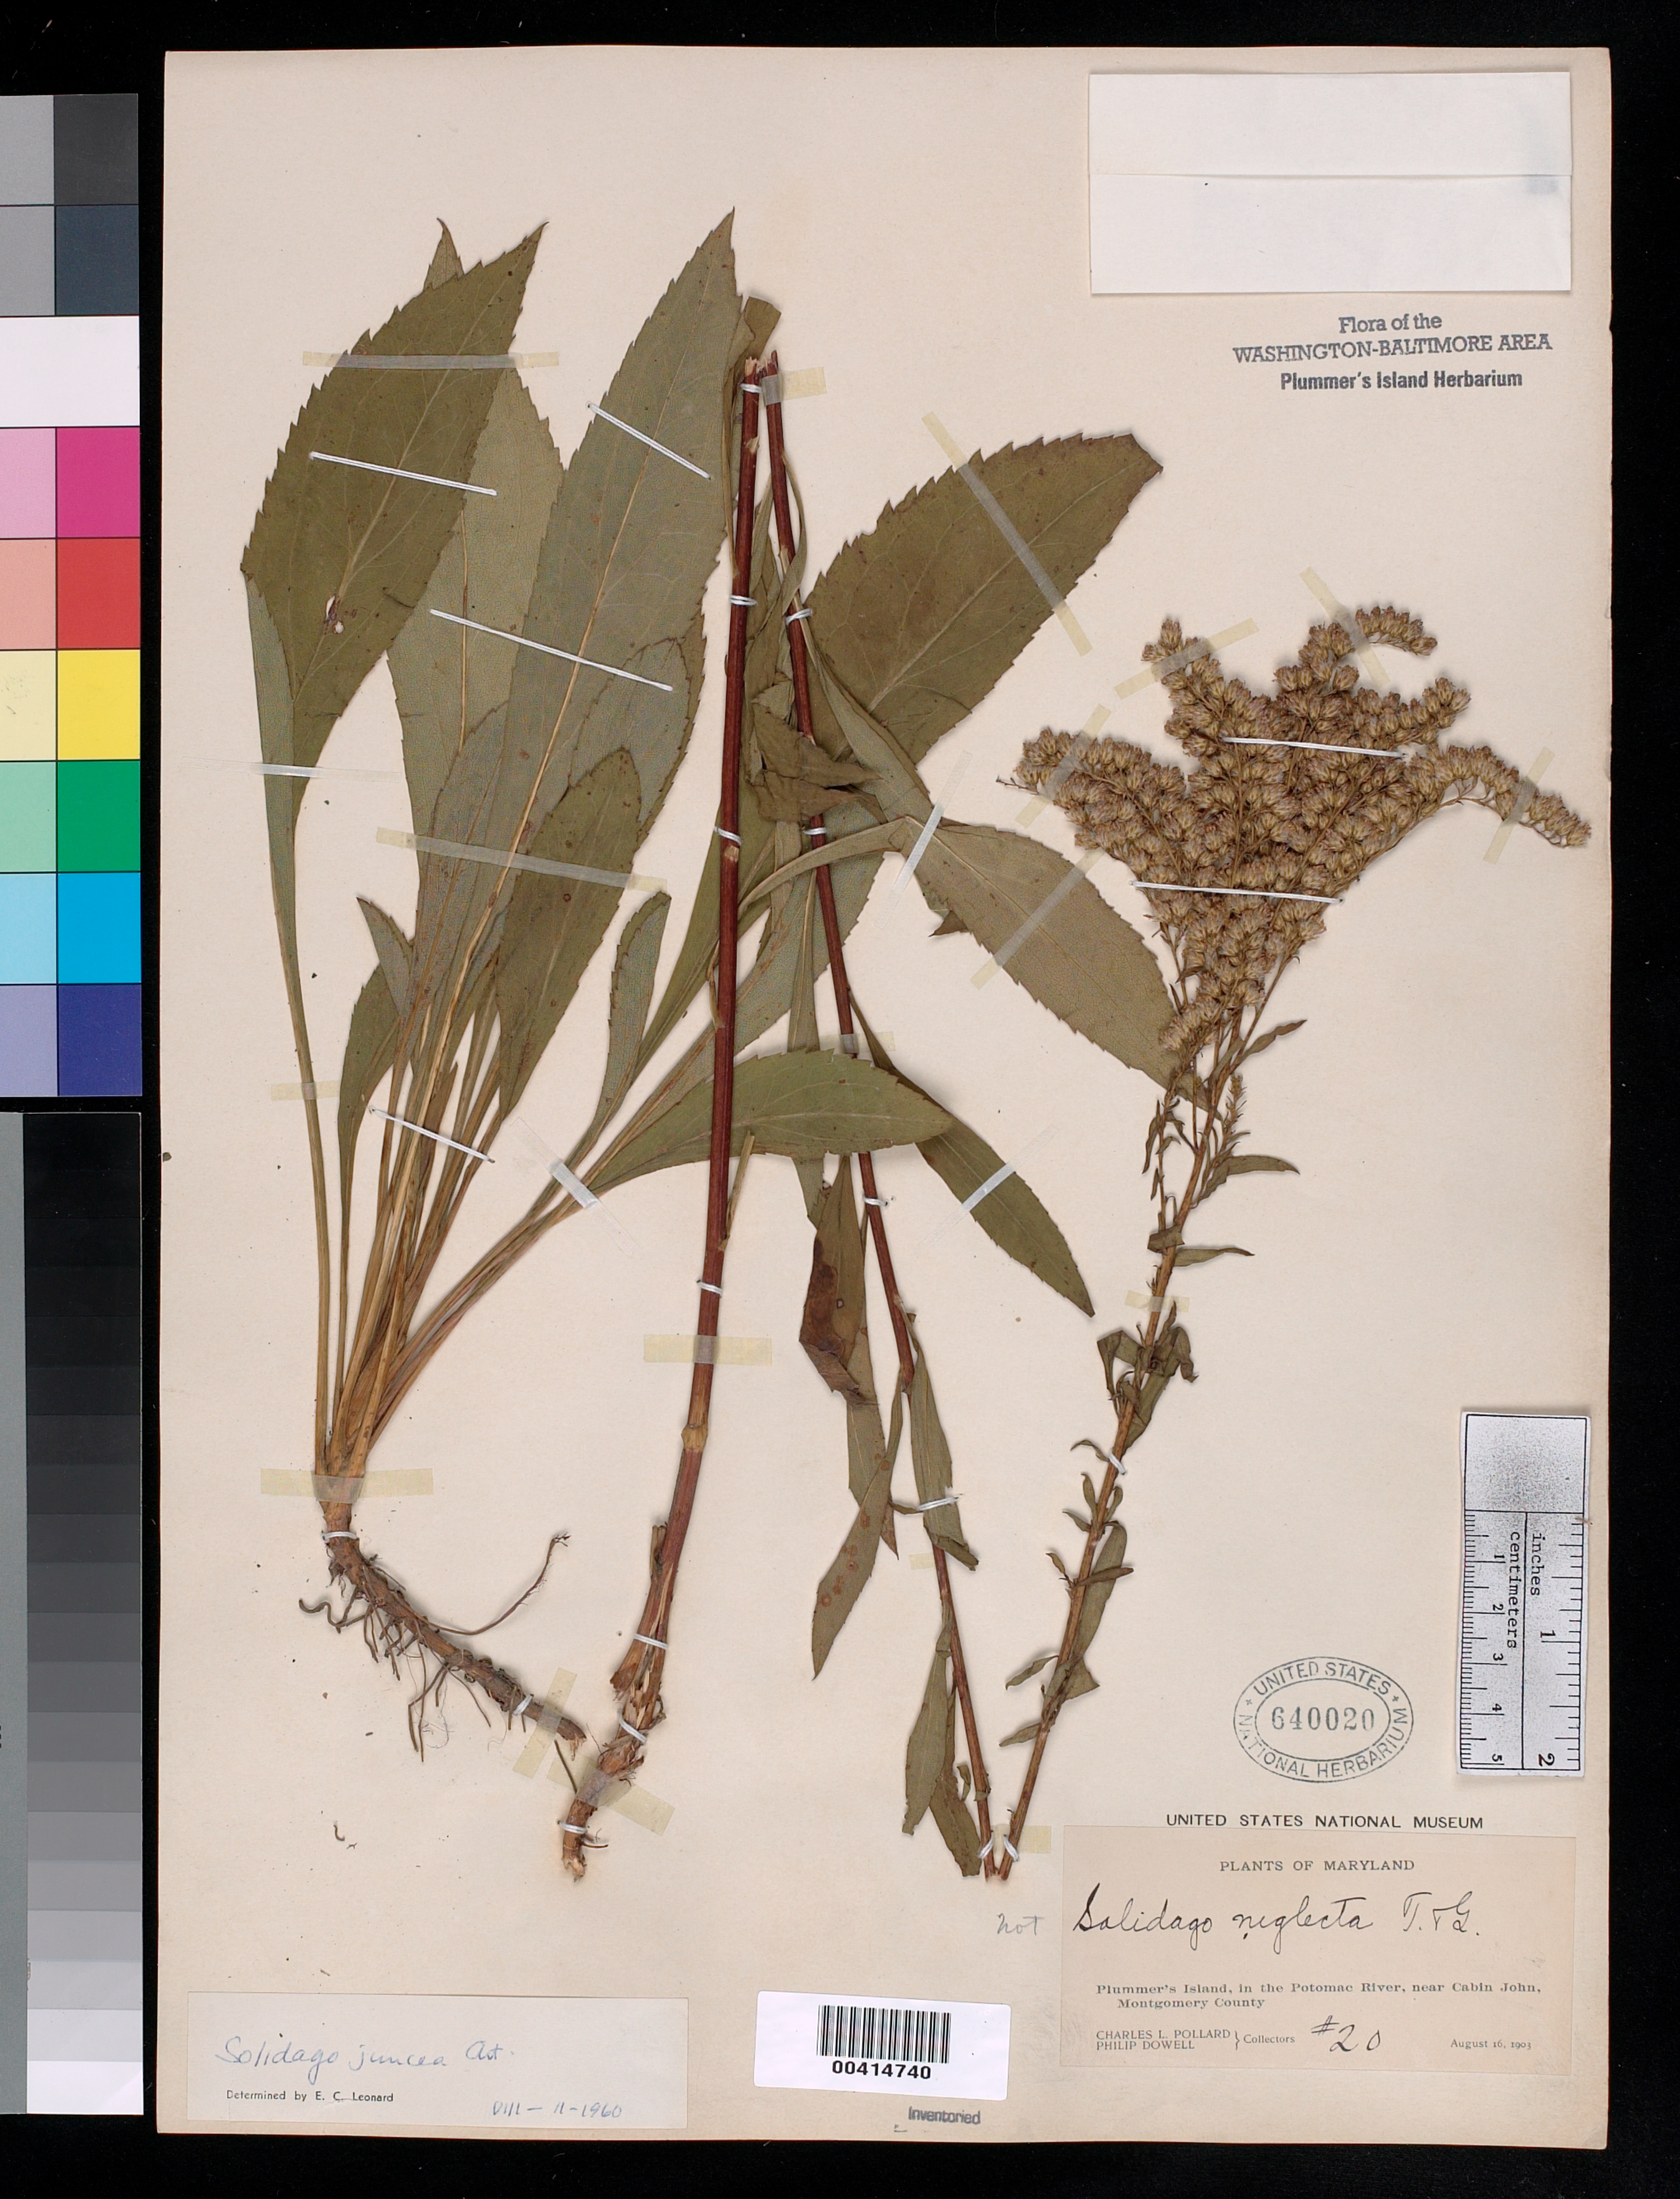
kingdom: Plantae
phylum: Tracheophyta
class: Magnoliopsida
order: Asterales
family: Asteraceae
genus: Solidago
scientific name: Solidago juncea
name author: Aiton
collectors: C. L. Pollard & P. Dowell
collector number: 20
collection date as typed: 16 Aug 1903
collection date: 1903-08-16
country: United States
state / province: Maryland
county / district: Montgomery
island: Plummers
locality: Plummer's Island C. & O. Canal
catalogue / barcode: US 640020